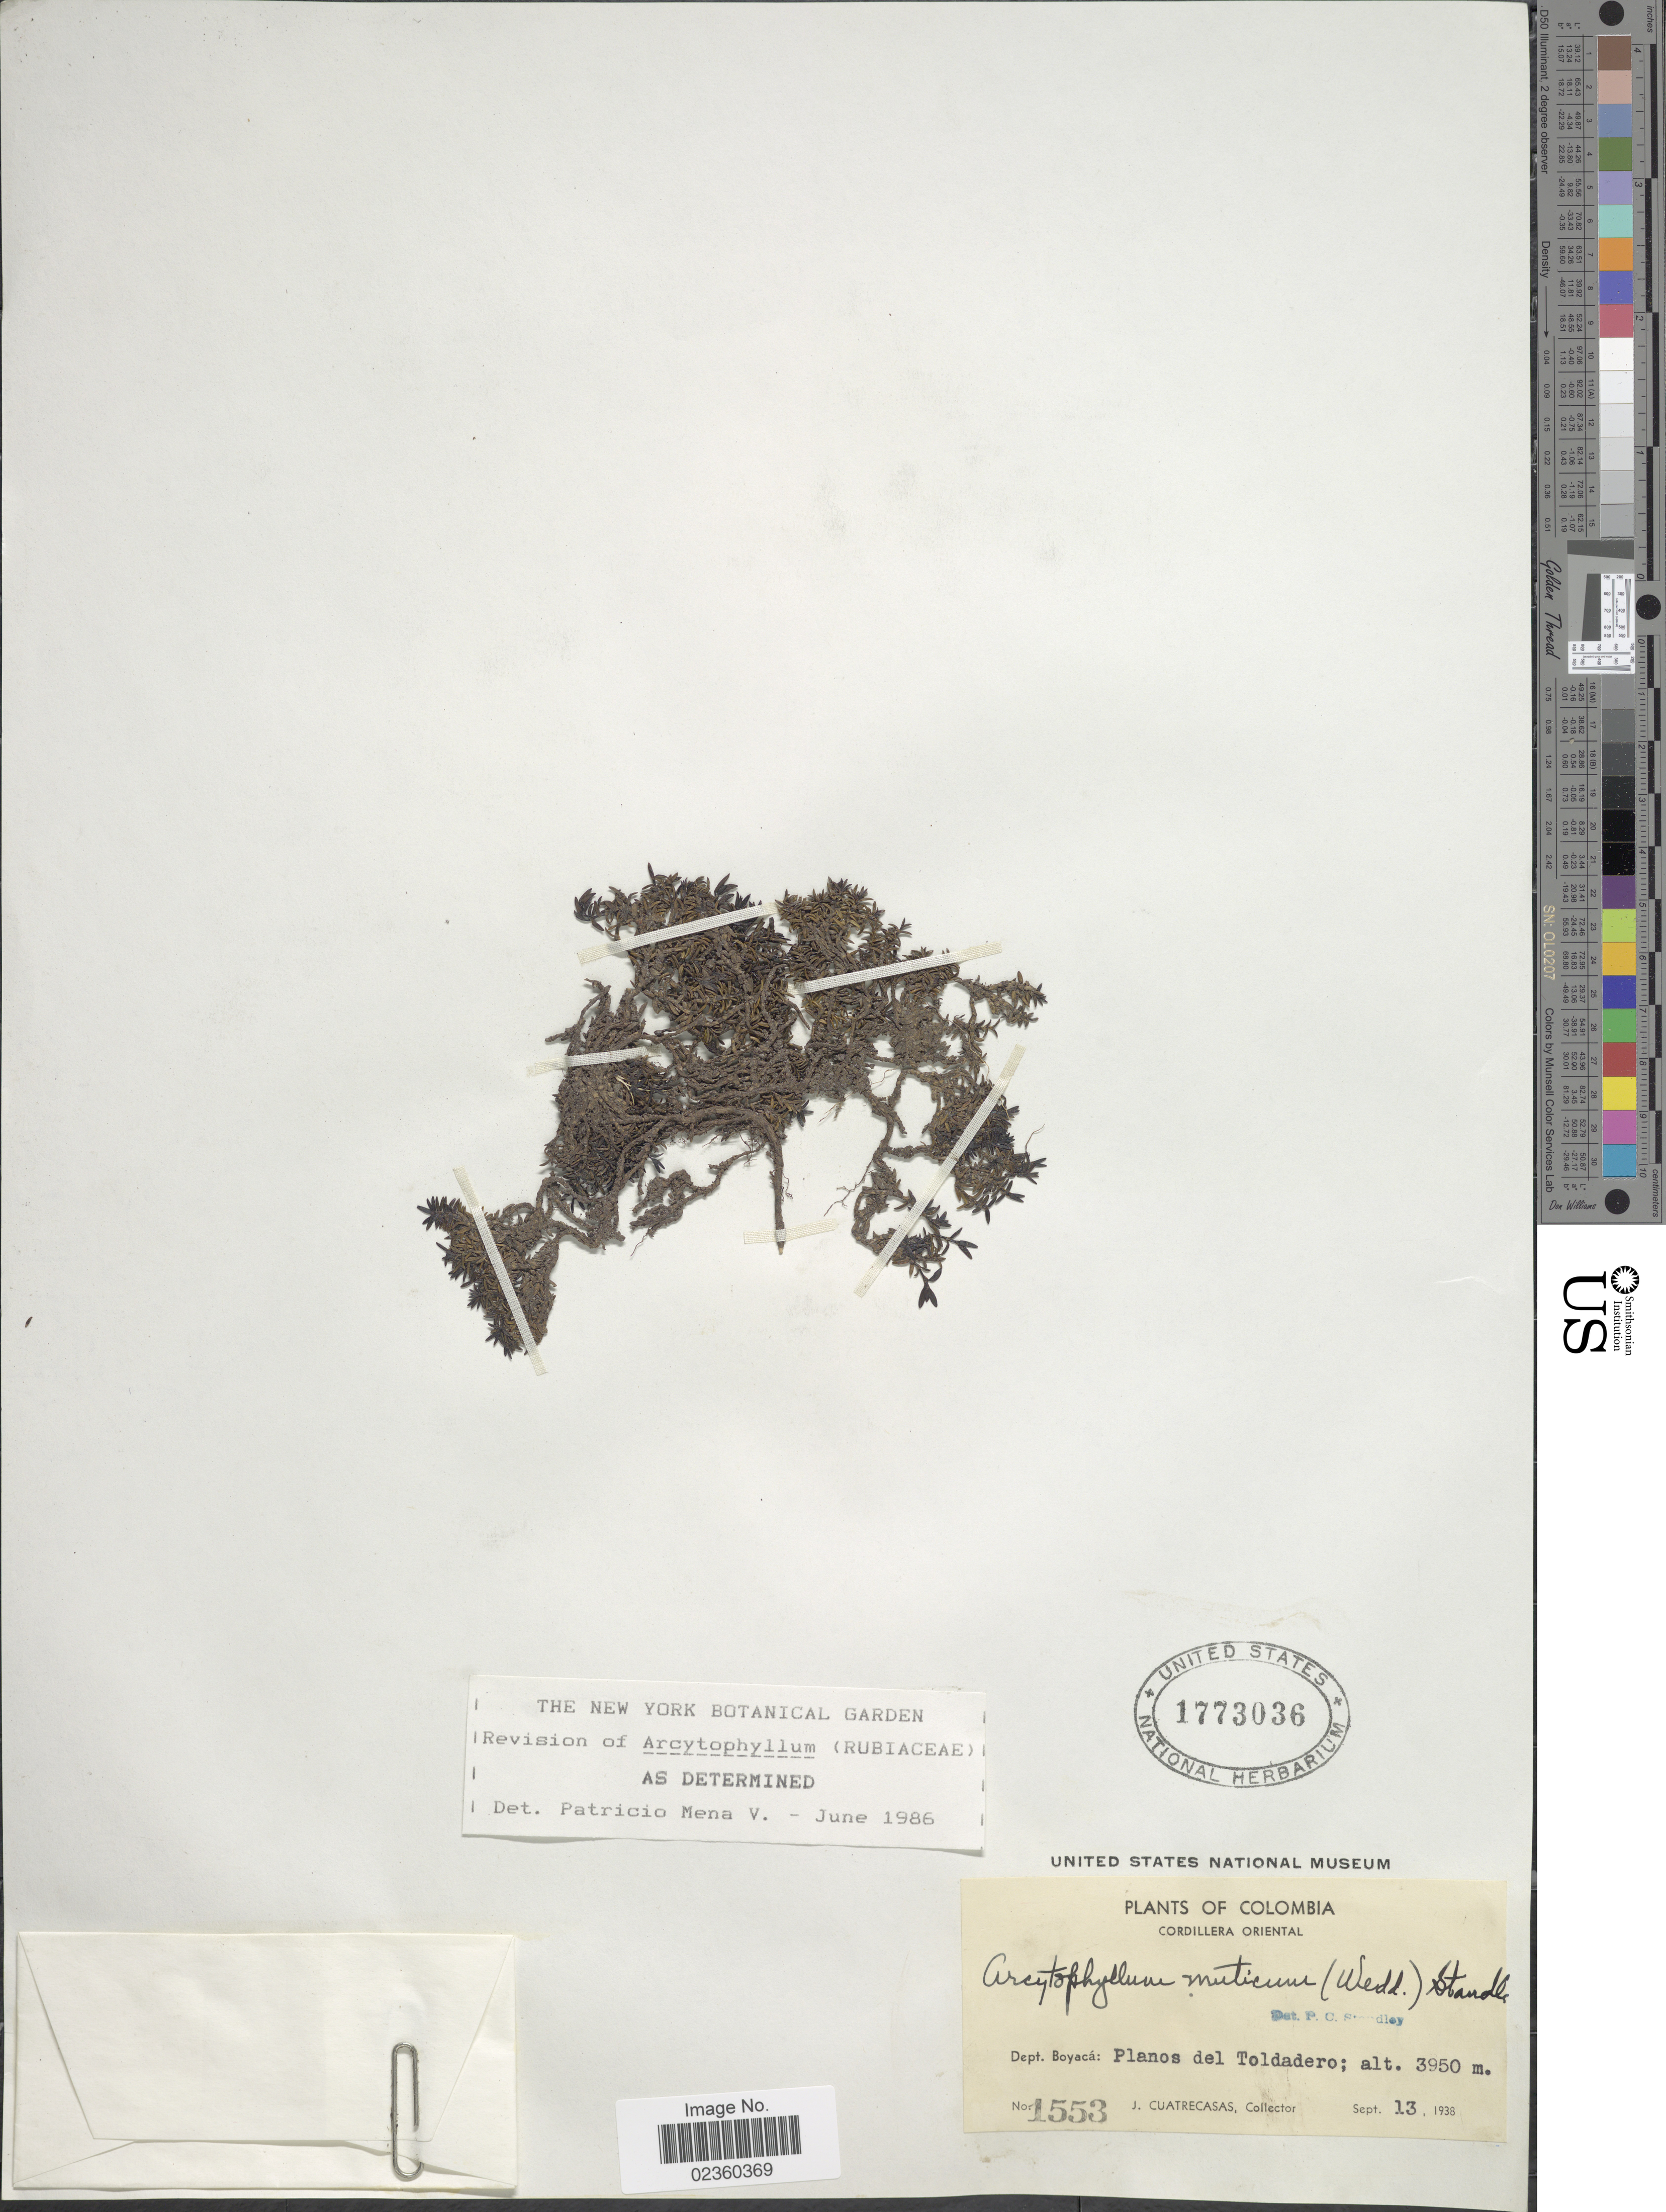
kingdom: Plantae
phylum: Tracheophyta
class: Magnoliopsida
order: Gentianales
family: Rubiaceae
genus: Arcytophyllum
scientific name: Arcytophyllum muticum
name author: (Wedd.) Standl.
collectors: J. Cuatrecasas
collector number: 1553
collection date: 1938-09-13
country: Colombia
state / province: Boyacá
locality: Cordillera Oriental, Dept. Boyacá: Planos del Toldadero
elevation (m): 3950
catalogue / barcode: US 1773036